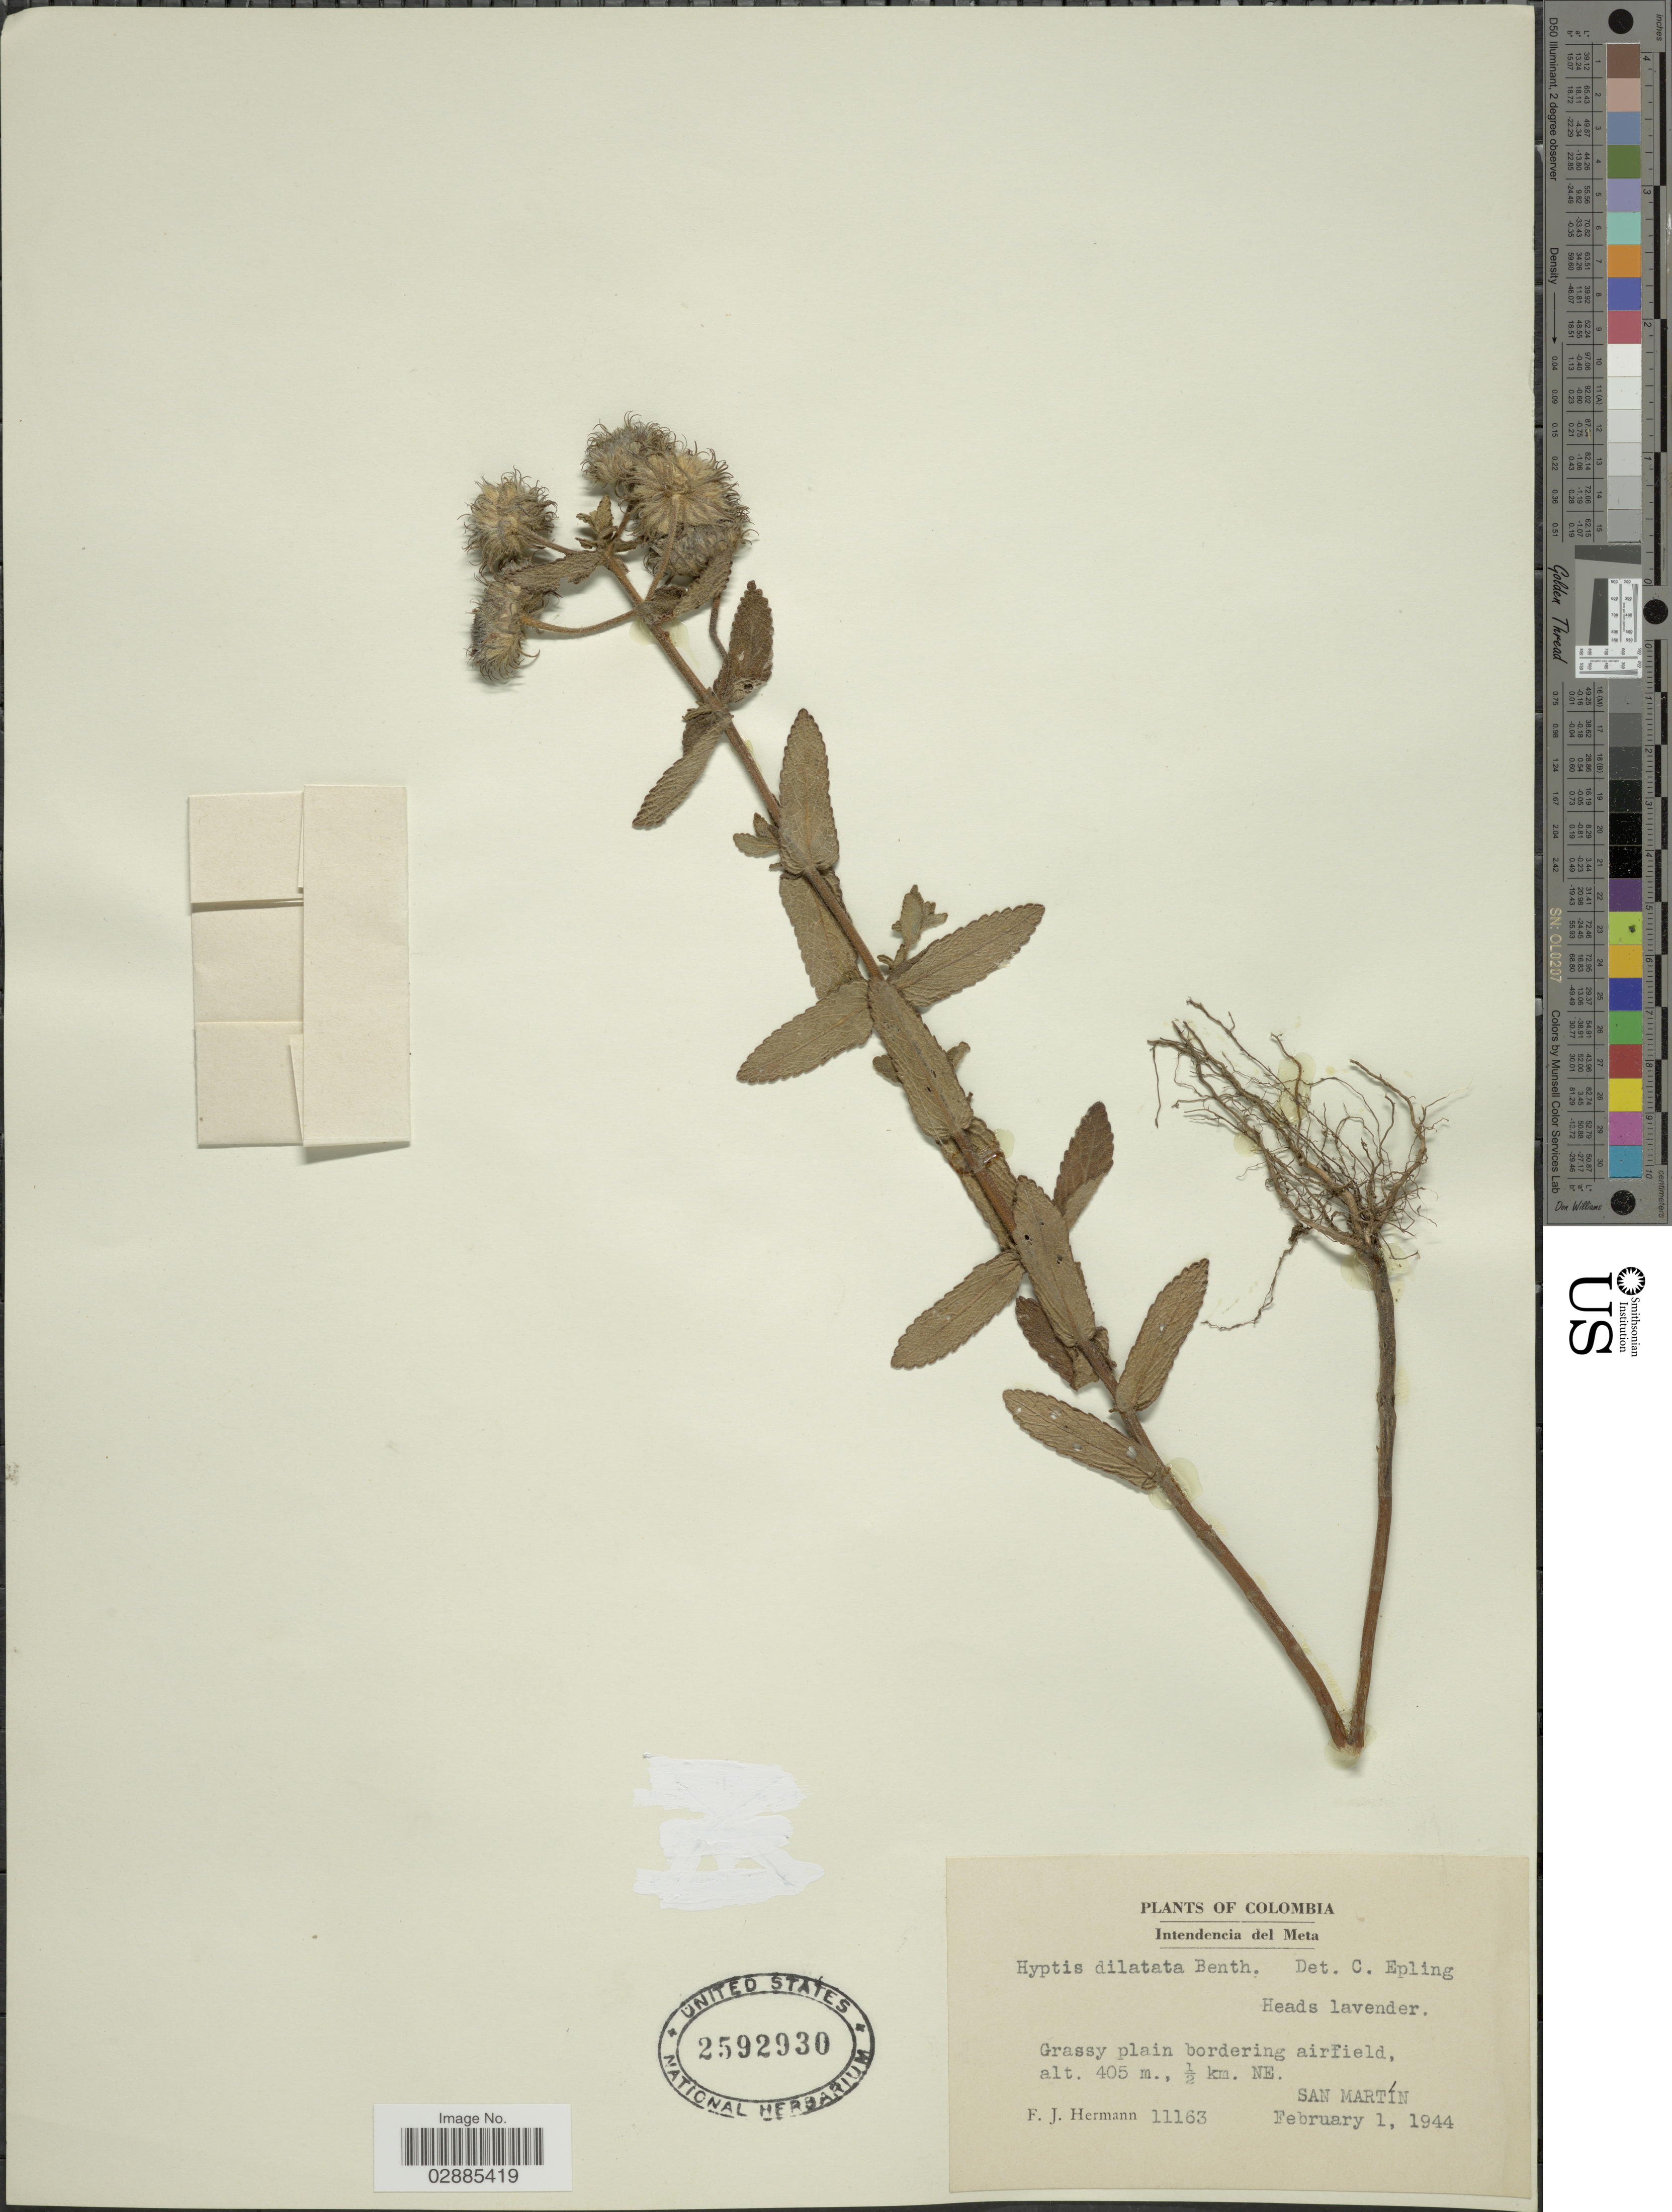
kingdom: Plantae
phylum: Tracheophyta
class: Magnoliopsida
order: Lamiales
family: Lamiaceae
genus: Hyptis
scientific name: Hyptis dilatata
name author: Benth.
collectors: F. J. Hermann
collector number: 11163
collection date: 1944-02-01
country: Colombia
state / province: Meta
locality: Intendencia del Meta. Grassy plain bordering airfield, ½ km. NE. San Martín.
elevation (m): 405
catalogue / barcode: US 2592930